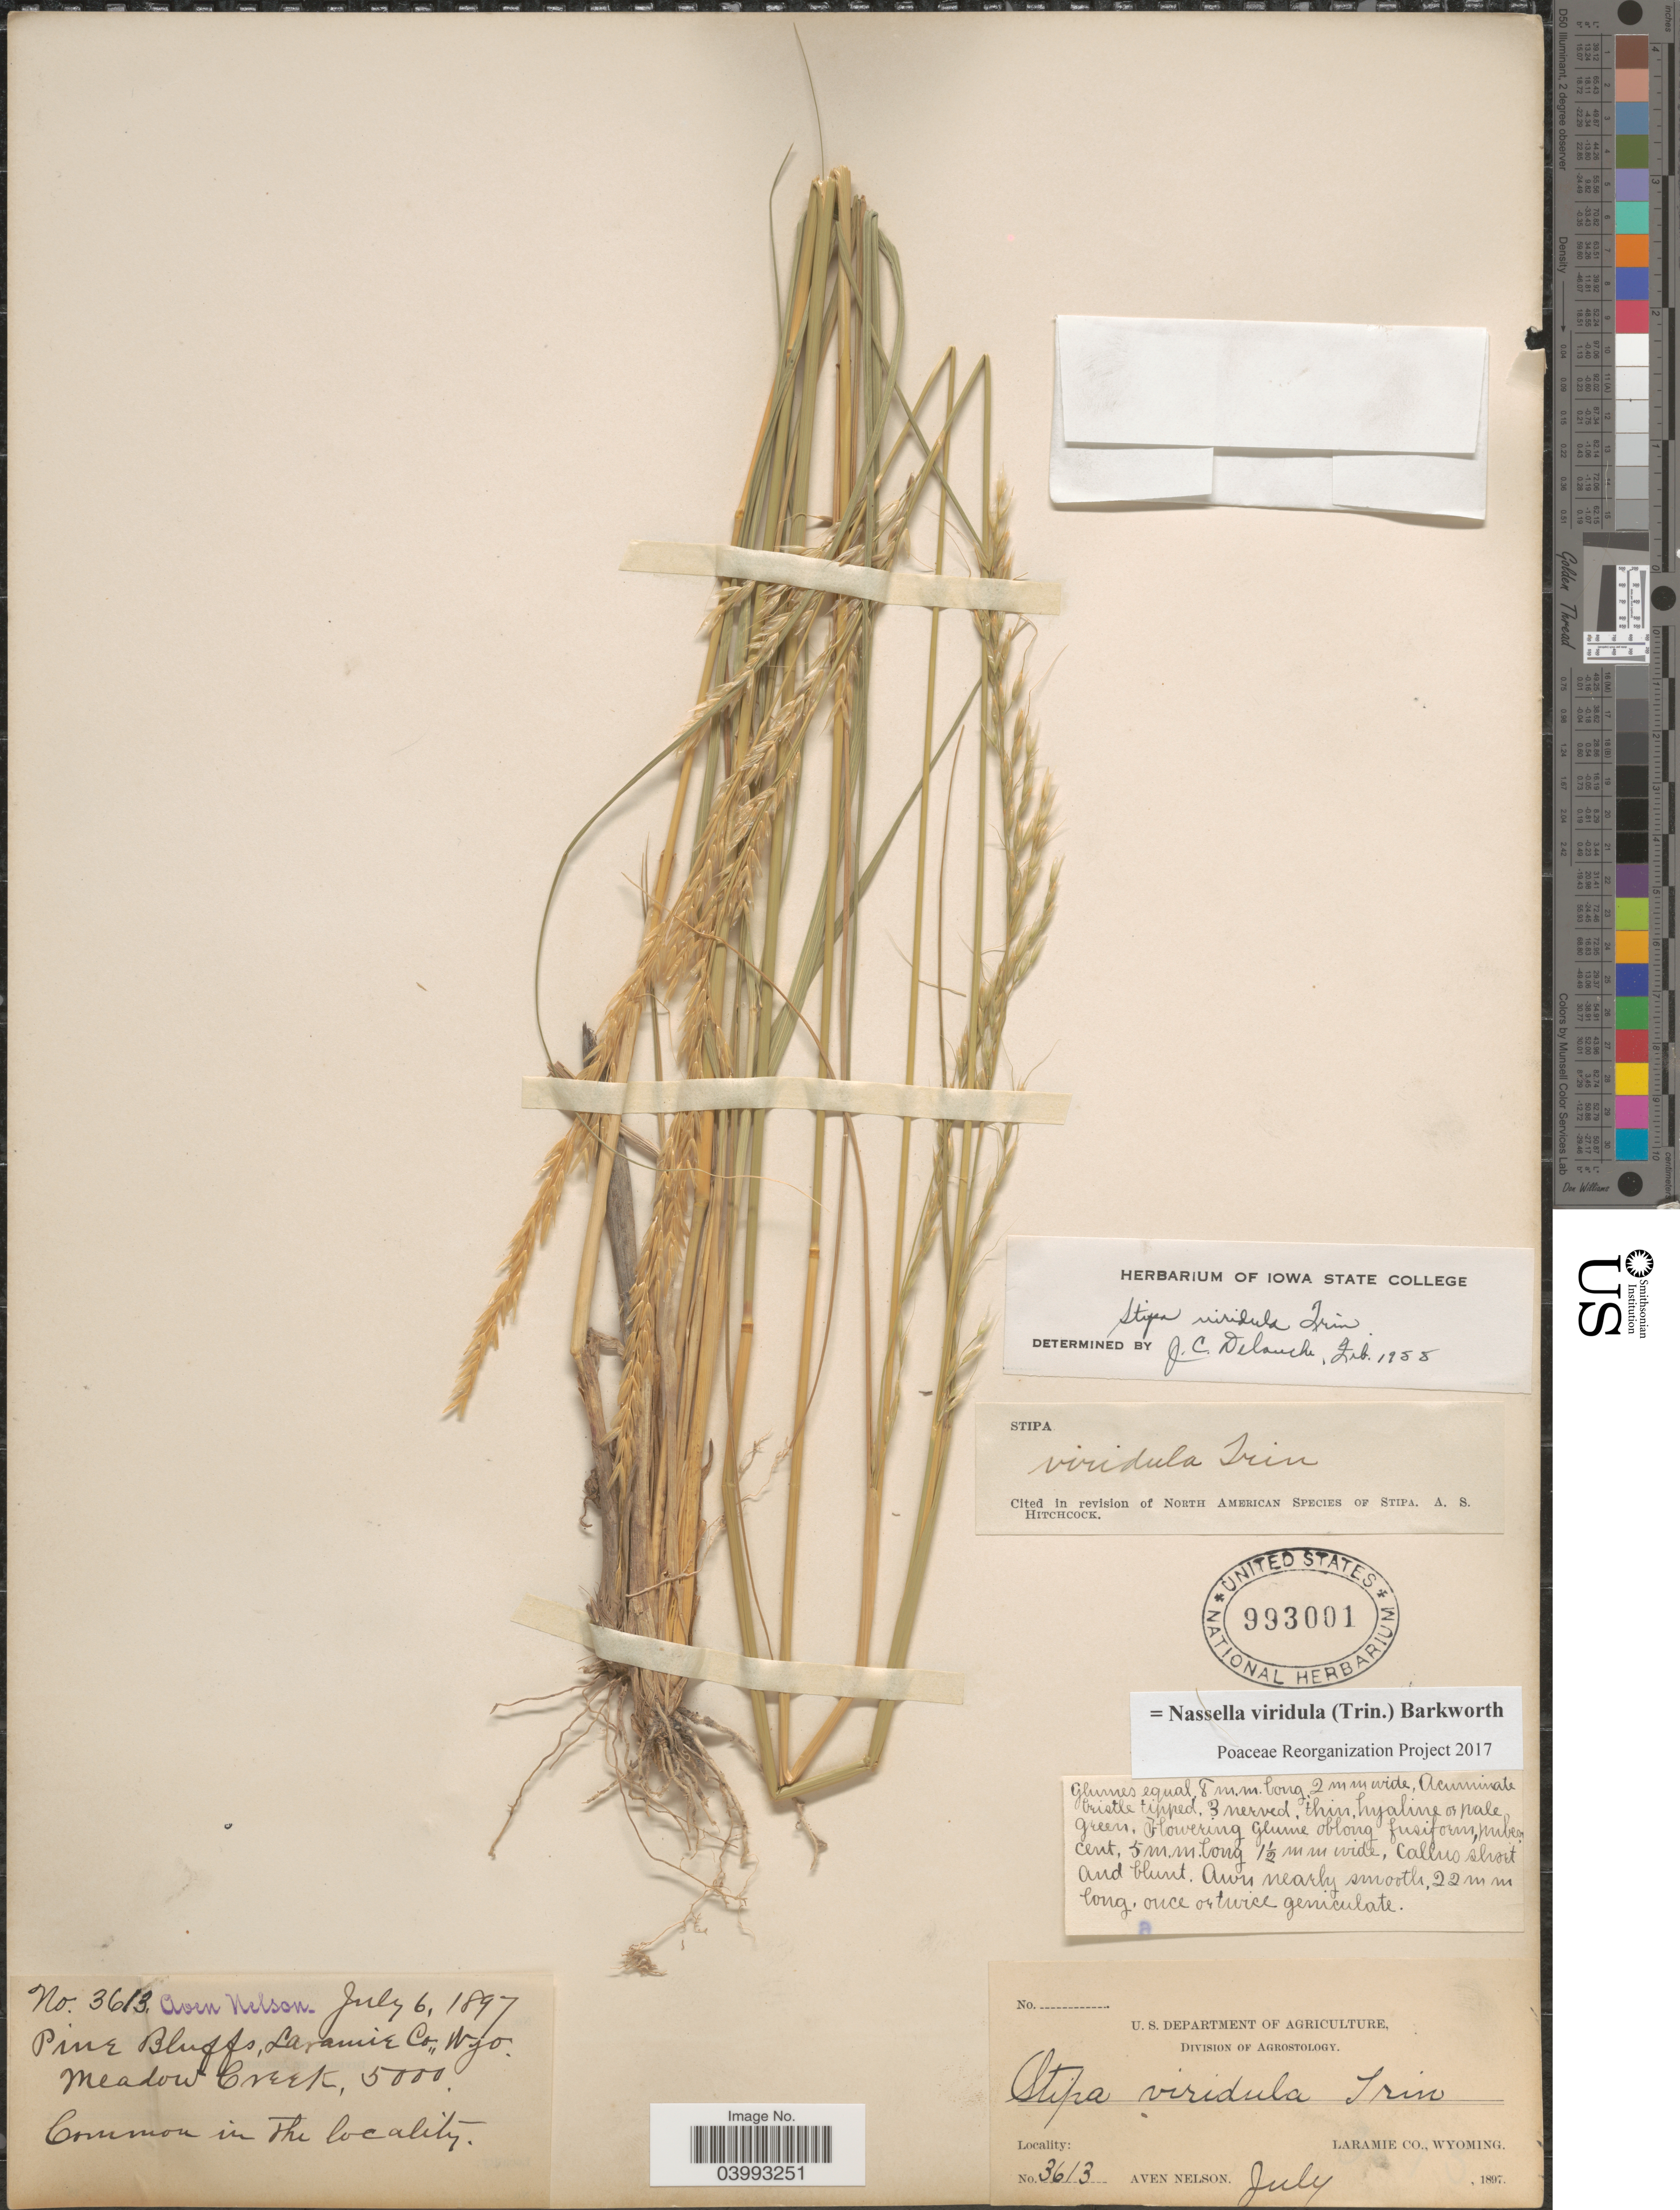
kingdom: Plantae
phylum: Tracheophyta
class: Liliopsida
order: Poales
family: Poaceae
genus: Nassella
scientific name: Nassella viridula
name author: (Trin.) Barkworth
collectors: A. Nelson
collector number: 3613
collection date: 1897-07-06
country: United States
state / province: Wyoming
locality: Pine Bluffs, Laramie Co. Meadow Creek.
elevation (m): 1524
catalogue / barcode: US 993001